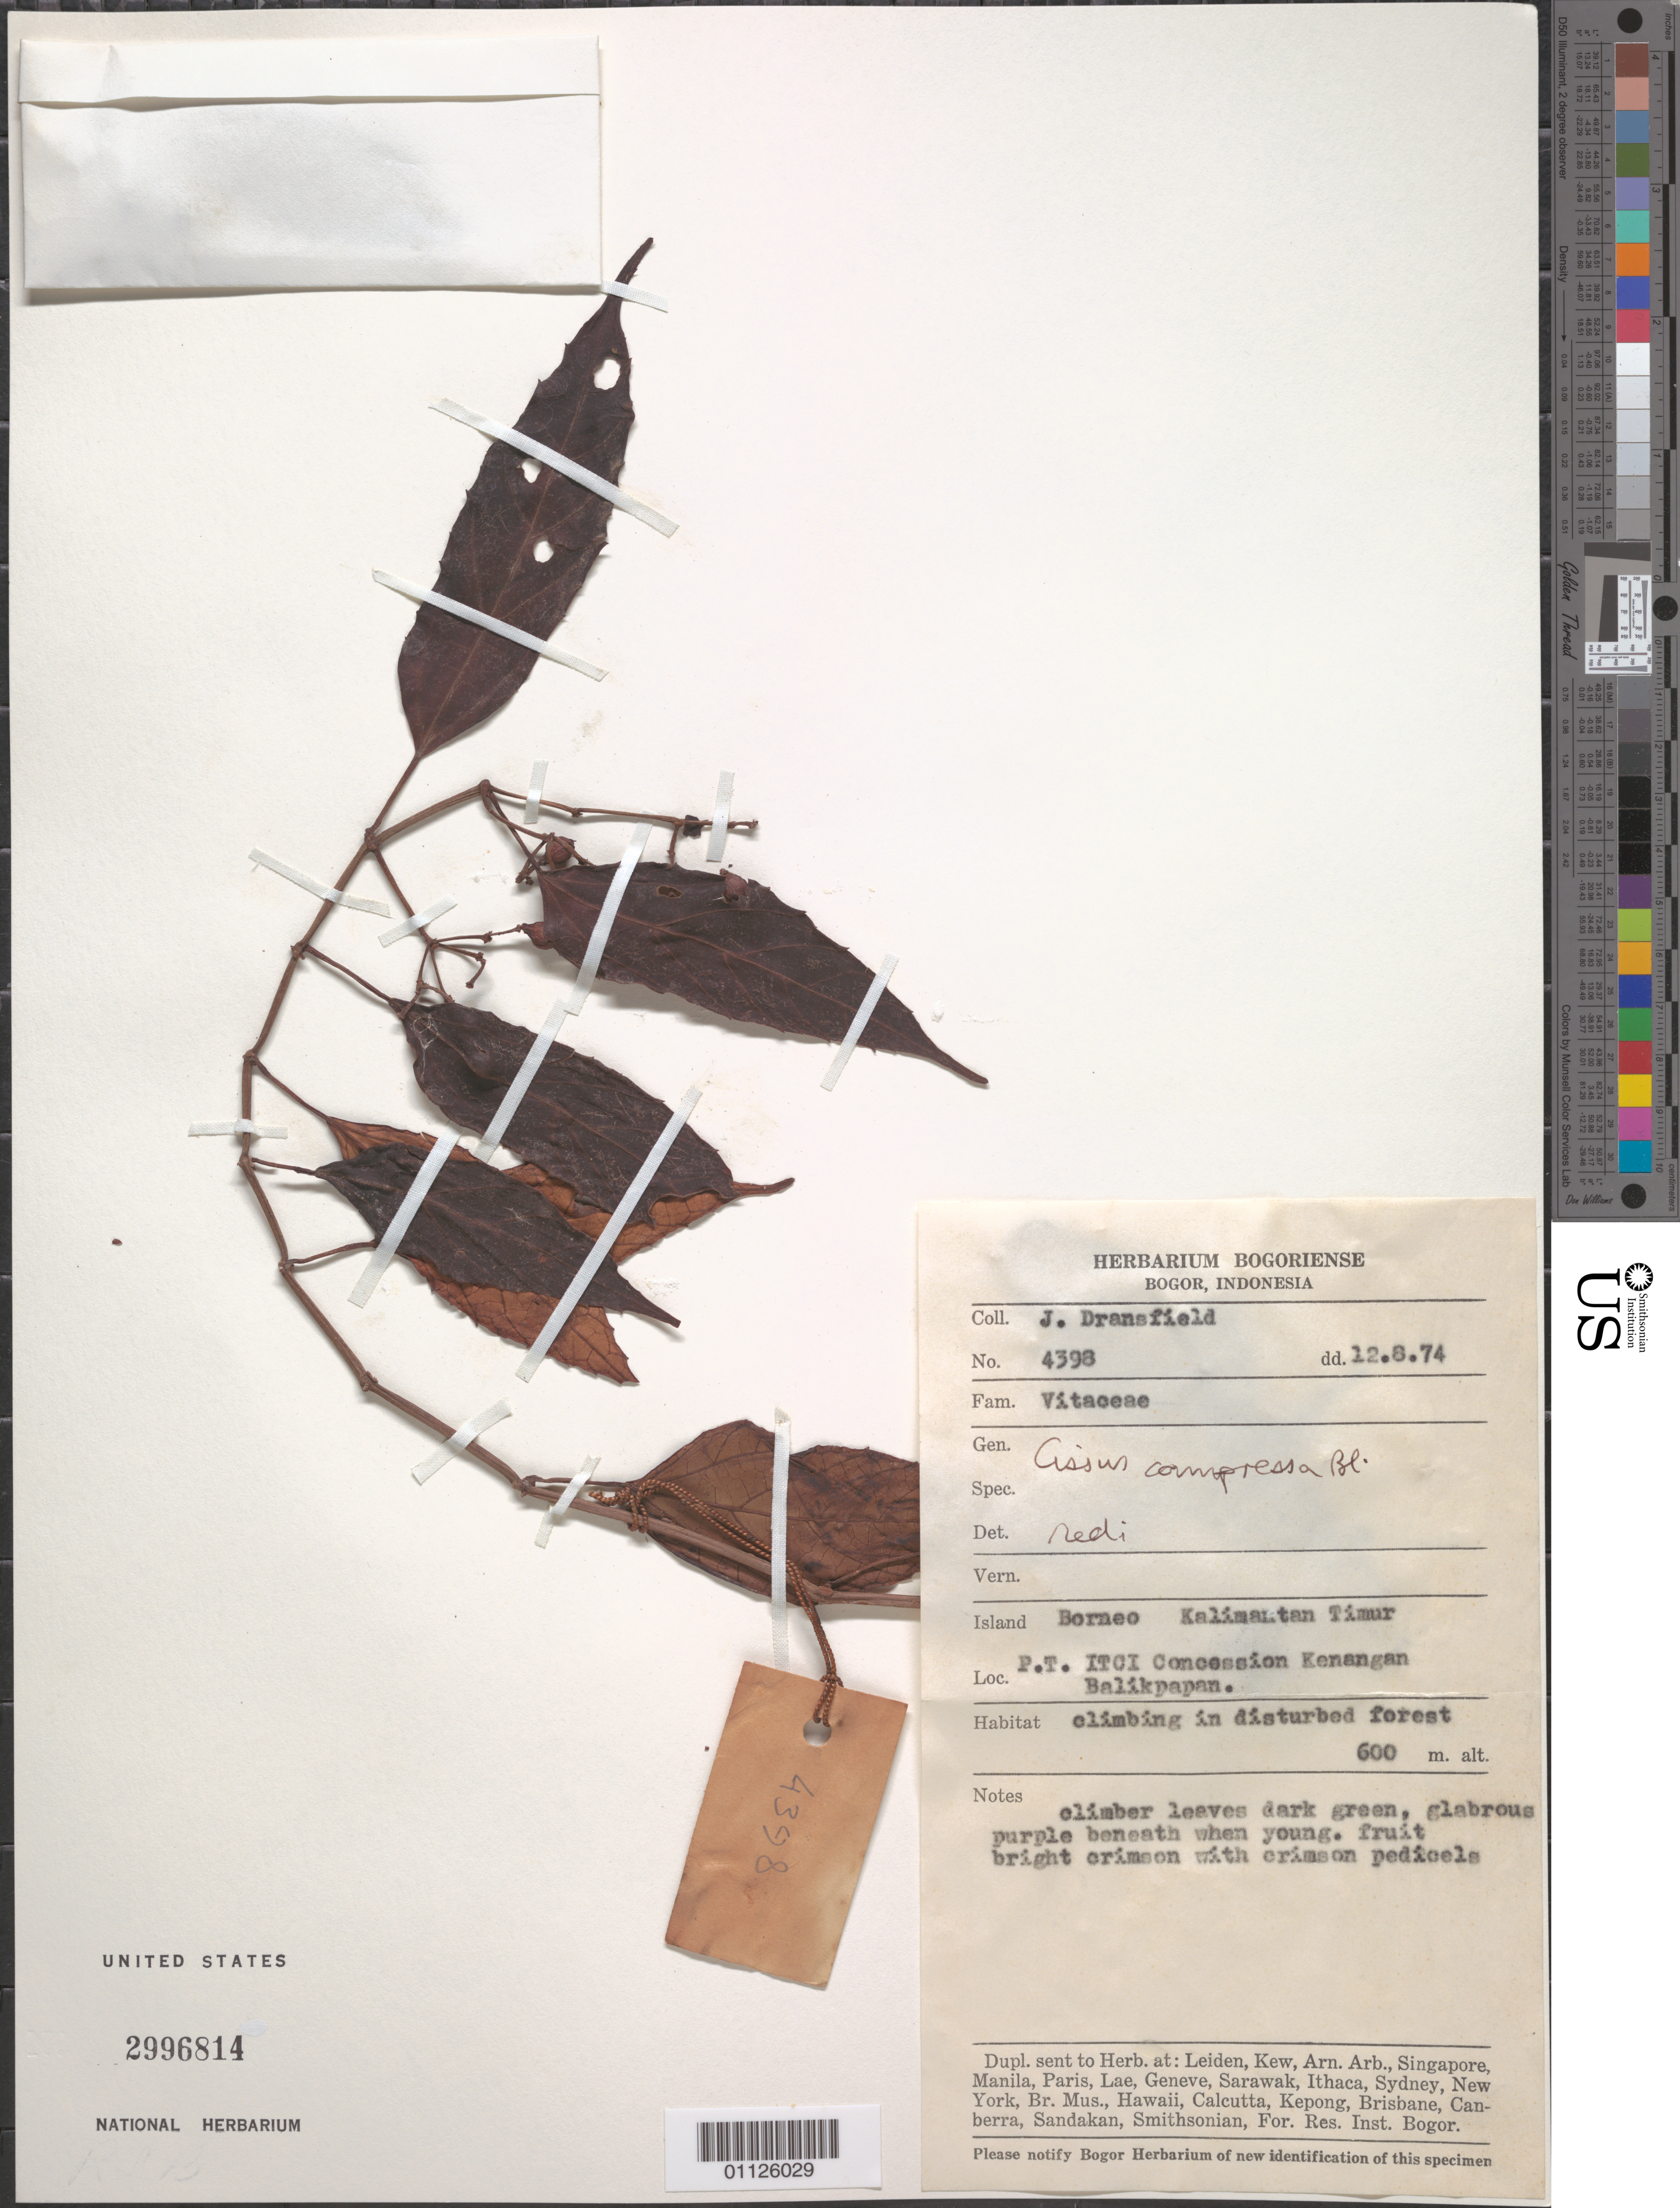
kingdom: Plantae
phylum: Tracheophyta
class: Magnoliopsida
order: Vitales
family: Vitaceae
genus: Cissus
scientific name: Cissus compressa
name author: Blume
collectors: J. Dransfield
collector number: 4398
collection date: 1974-08-12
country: Indonesia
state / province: Kalimantan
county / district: Kalimantan Timur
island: Borneo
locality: Kalimantan Timur. P T ITCI Concession Kanangan Balikpapan.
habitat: Climbing in disturbed forest.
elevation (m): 600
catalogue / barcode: US 2996814